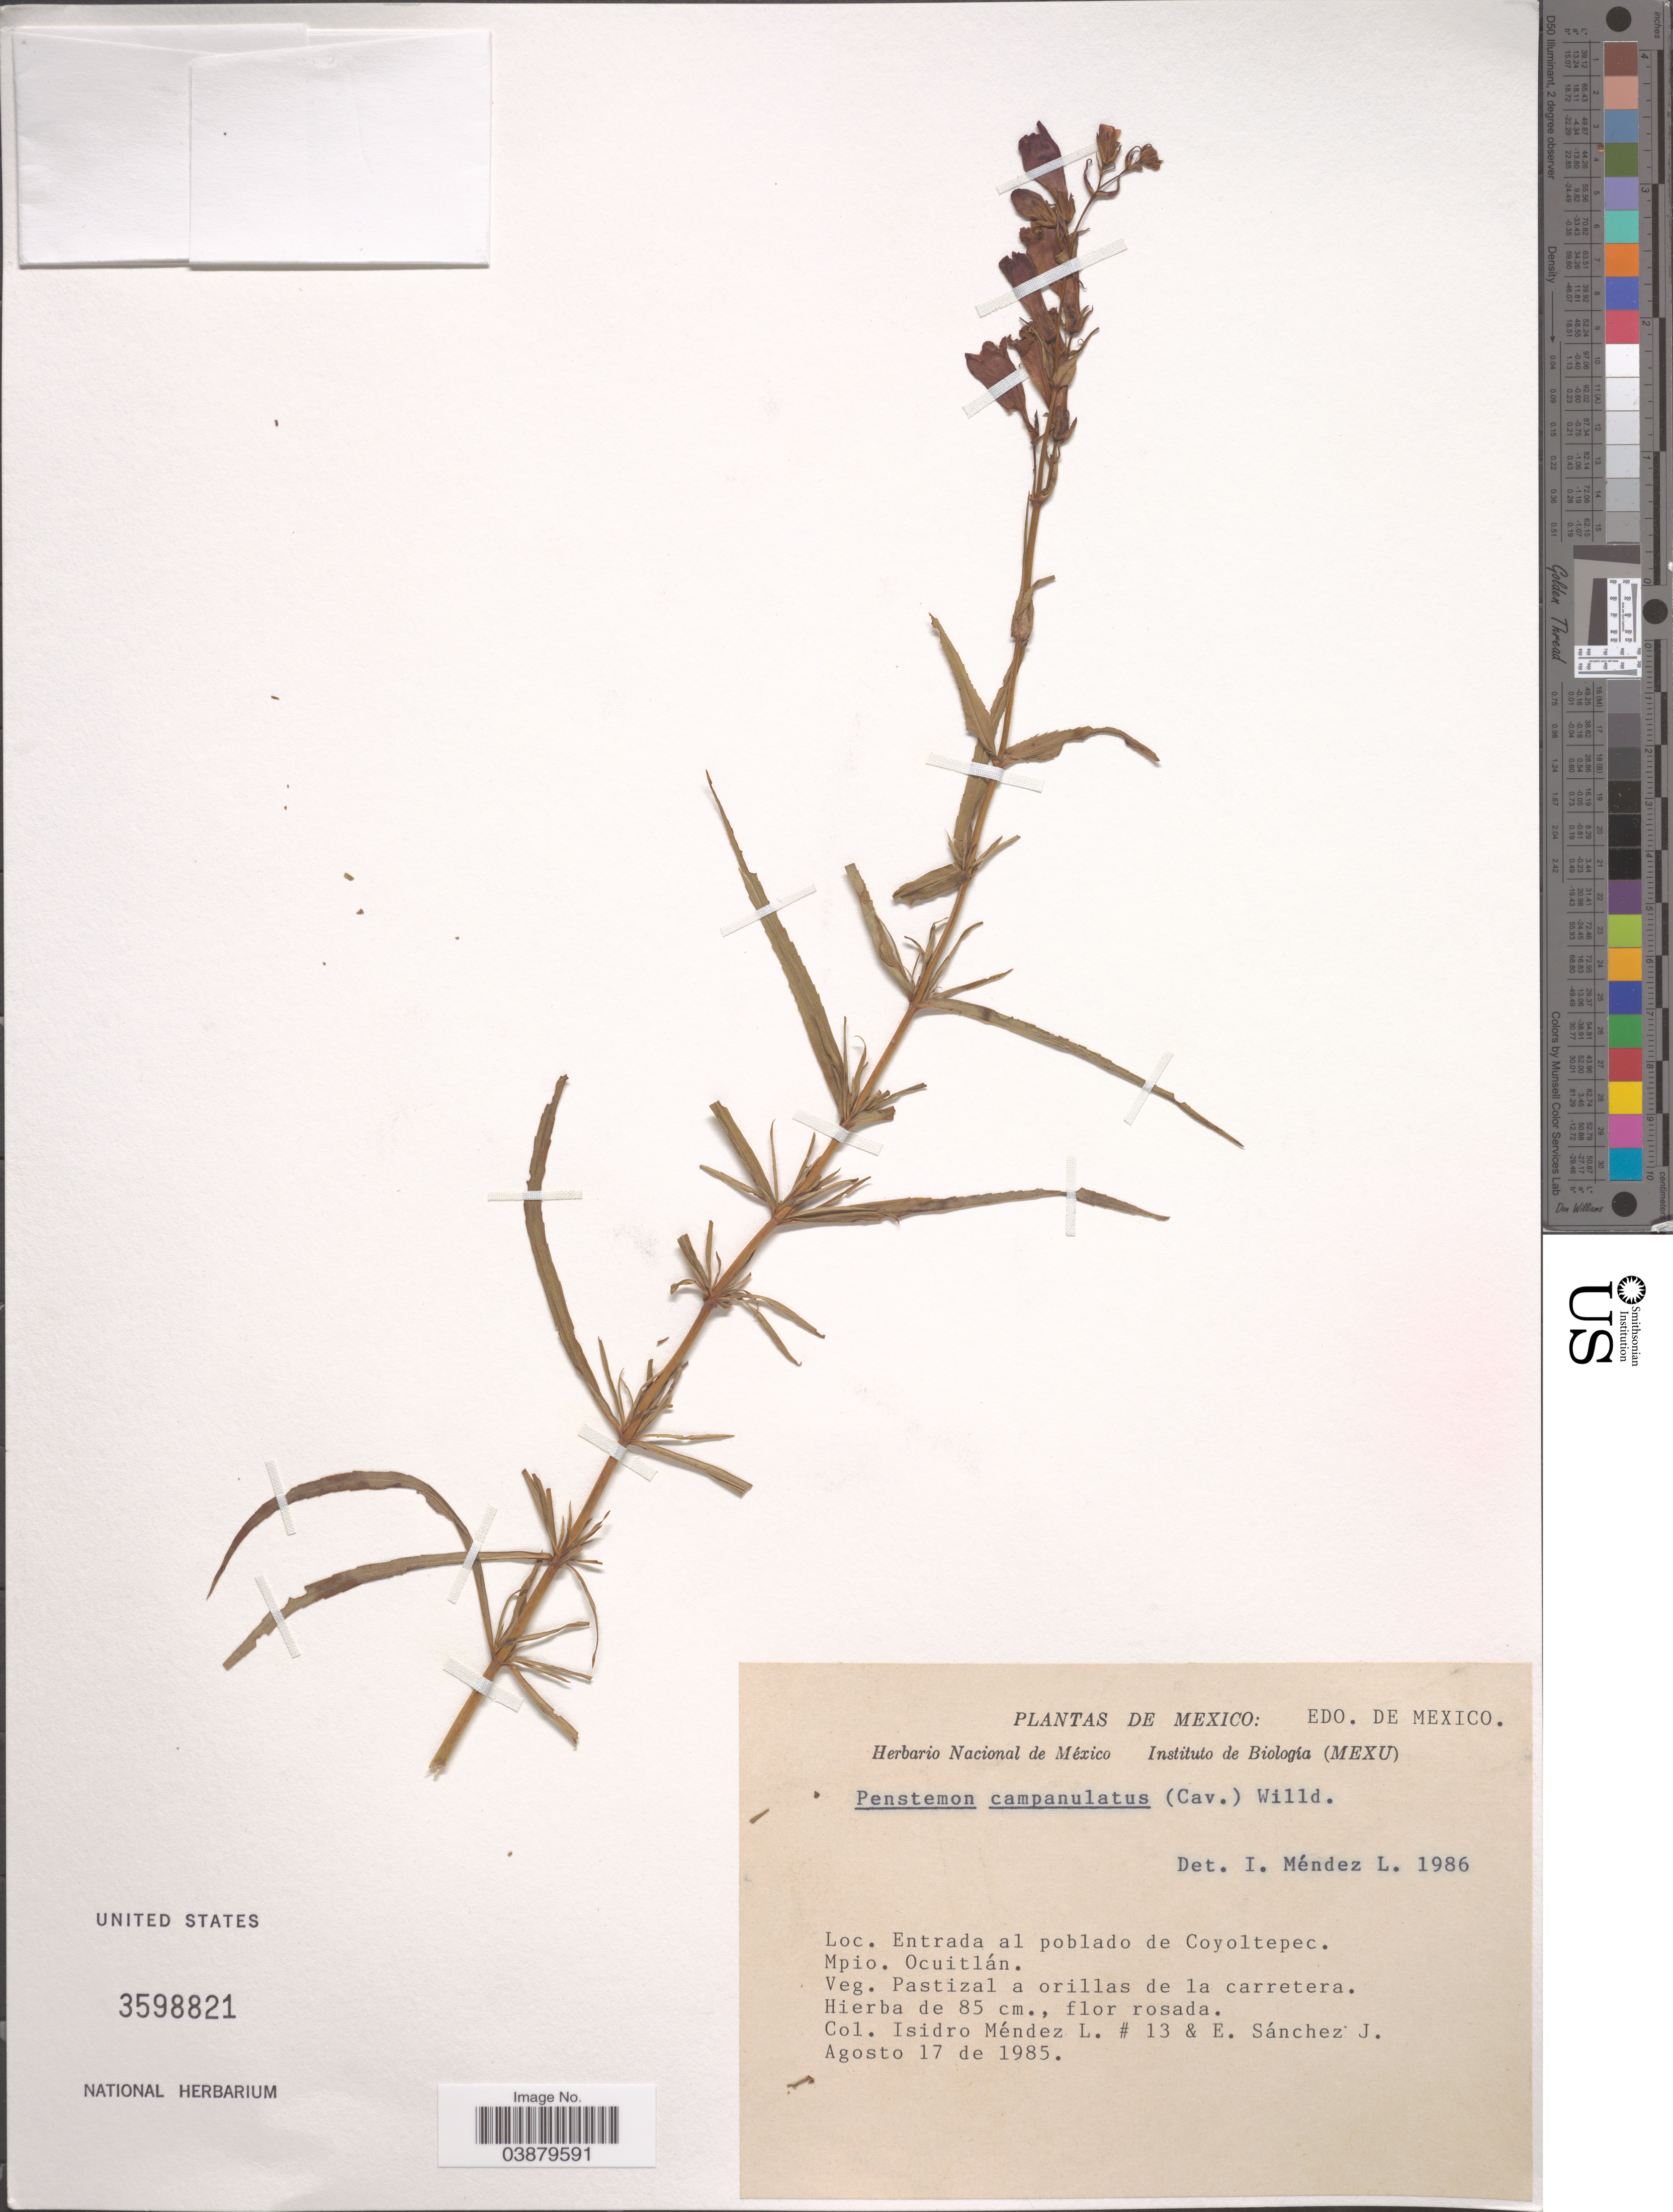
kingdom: Plantae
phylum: Tracheophyta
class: Magnoliopsida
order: Lamiales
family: Plantaginaceae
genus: Penstemon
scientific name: Penstemon campanulatus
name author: (Cav.) Willd.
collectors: I. Méndez Larios & E. Sanchez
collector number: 13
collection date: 1985-08-17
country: Mexico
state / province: México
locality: Entrada al poblado de Coyoltepec. Mpio. Ocuitlán.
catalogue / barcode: US 3598821